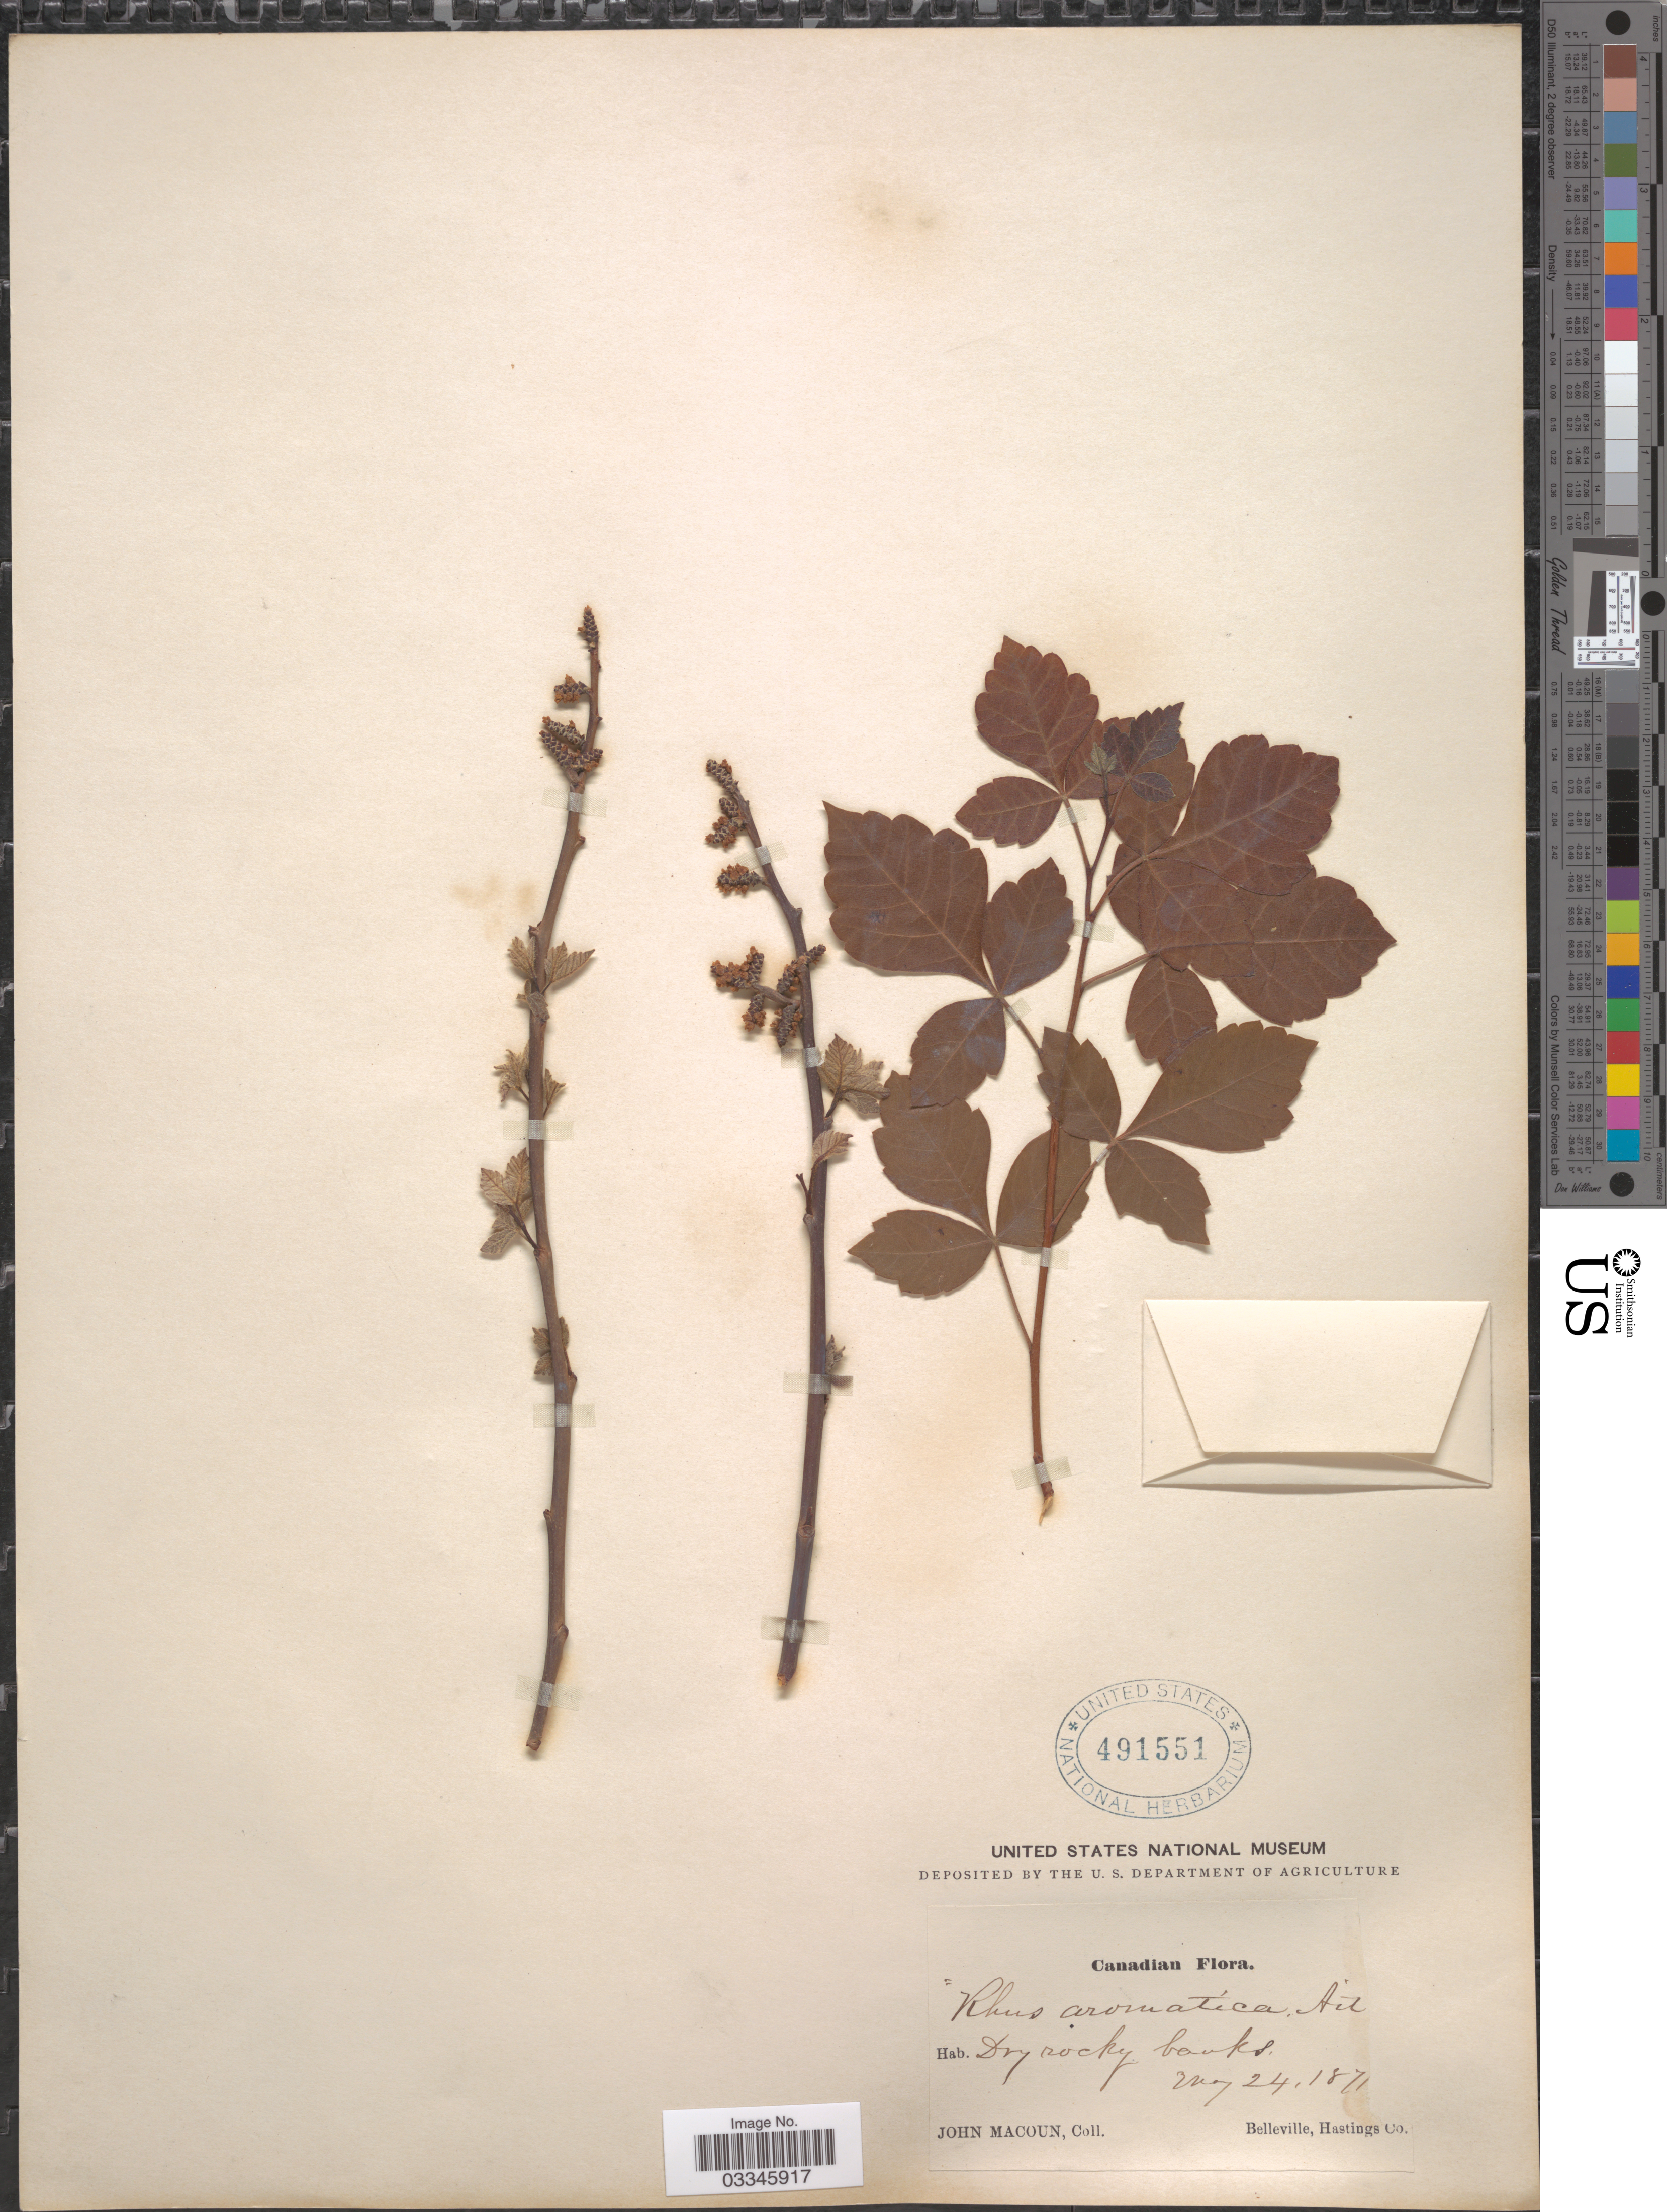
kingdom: Plantae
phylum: Tracheophyta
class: Magnoliopsida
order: Sapindales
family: Anacardiaceae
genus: Rhus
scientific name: Rhus crenata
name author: Thunb.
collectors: J. Macoun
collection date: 1871-05-24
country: Canada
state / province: Ontario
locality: Belleville, Hastings Co.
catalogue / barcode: US 491551